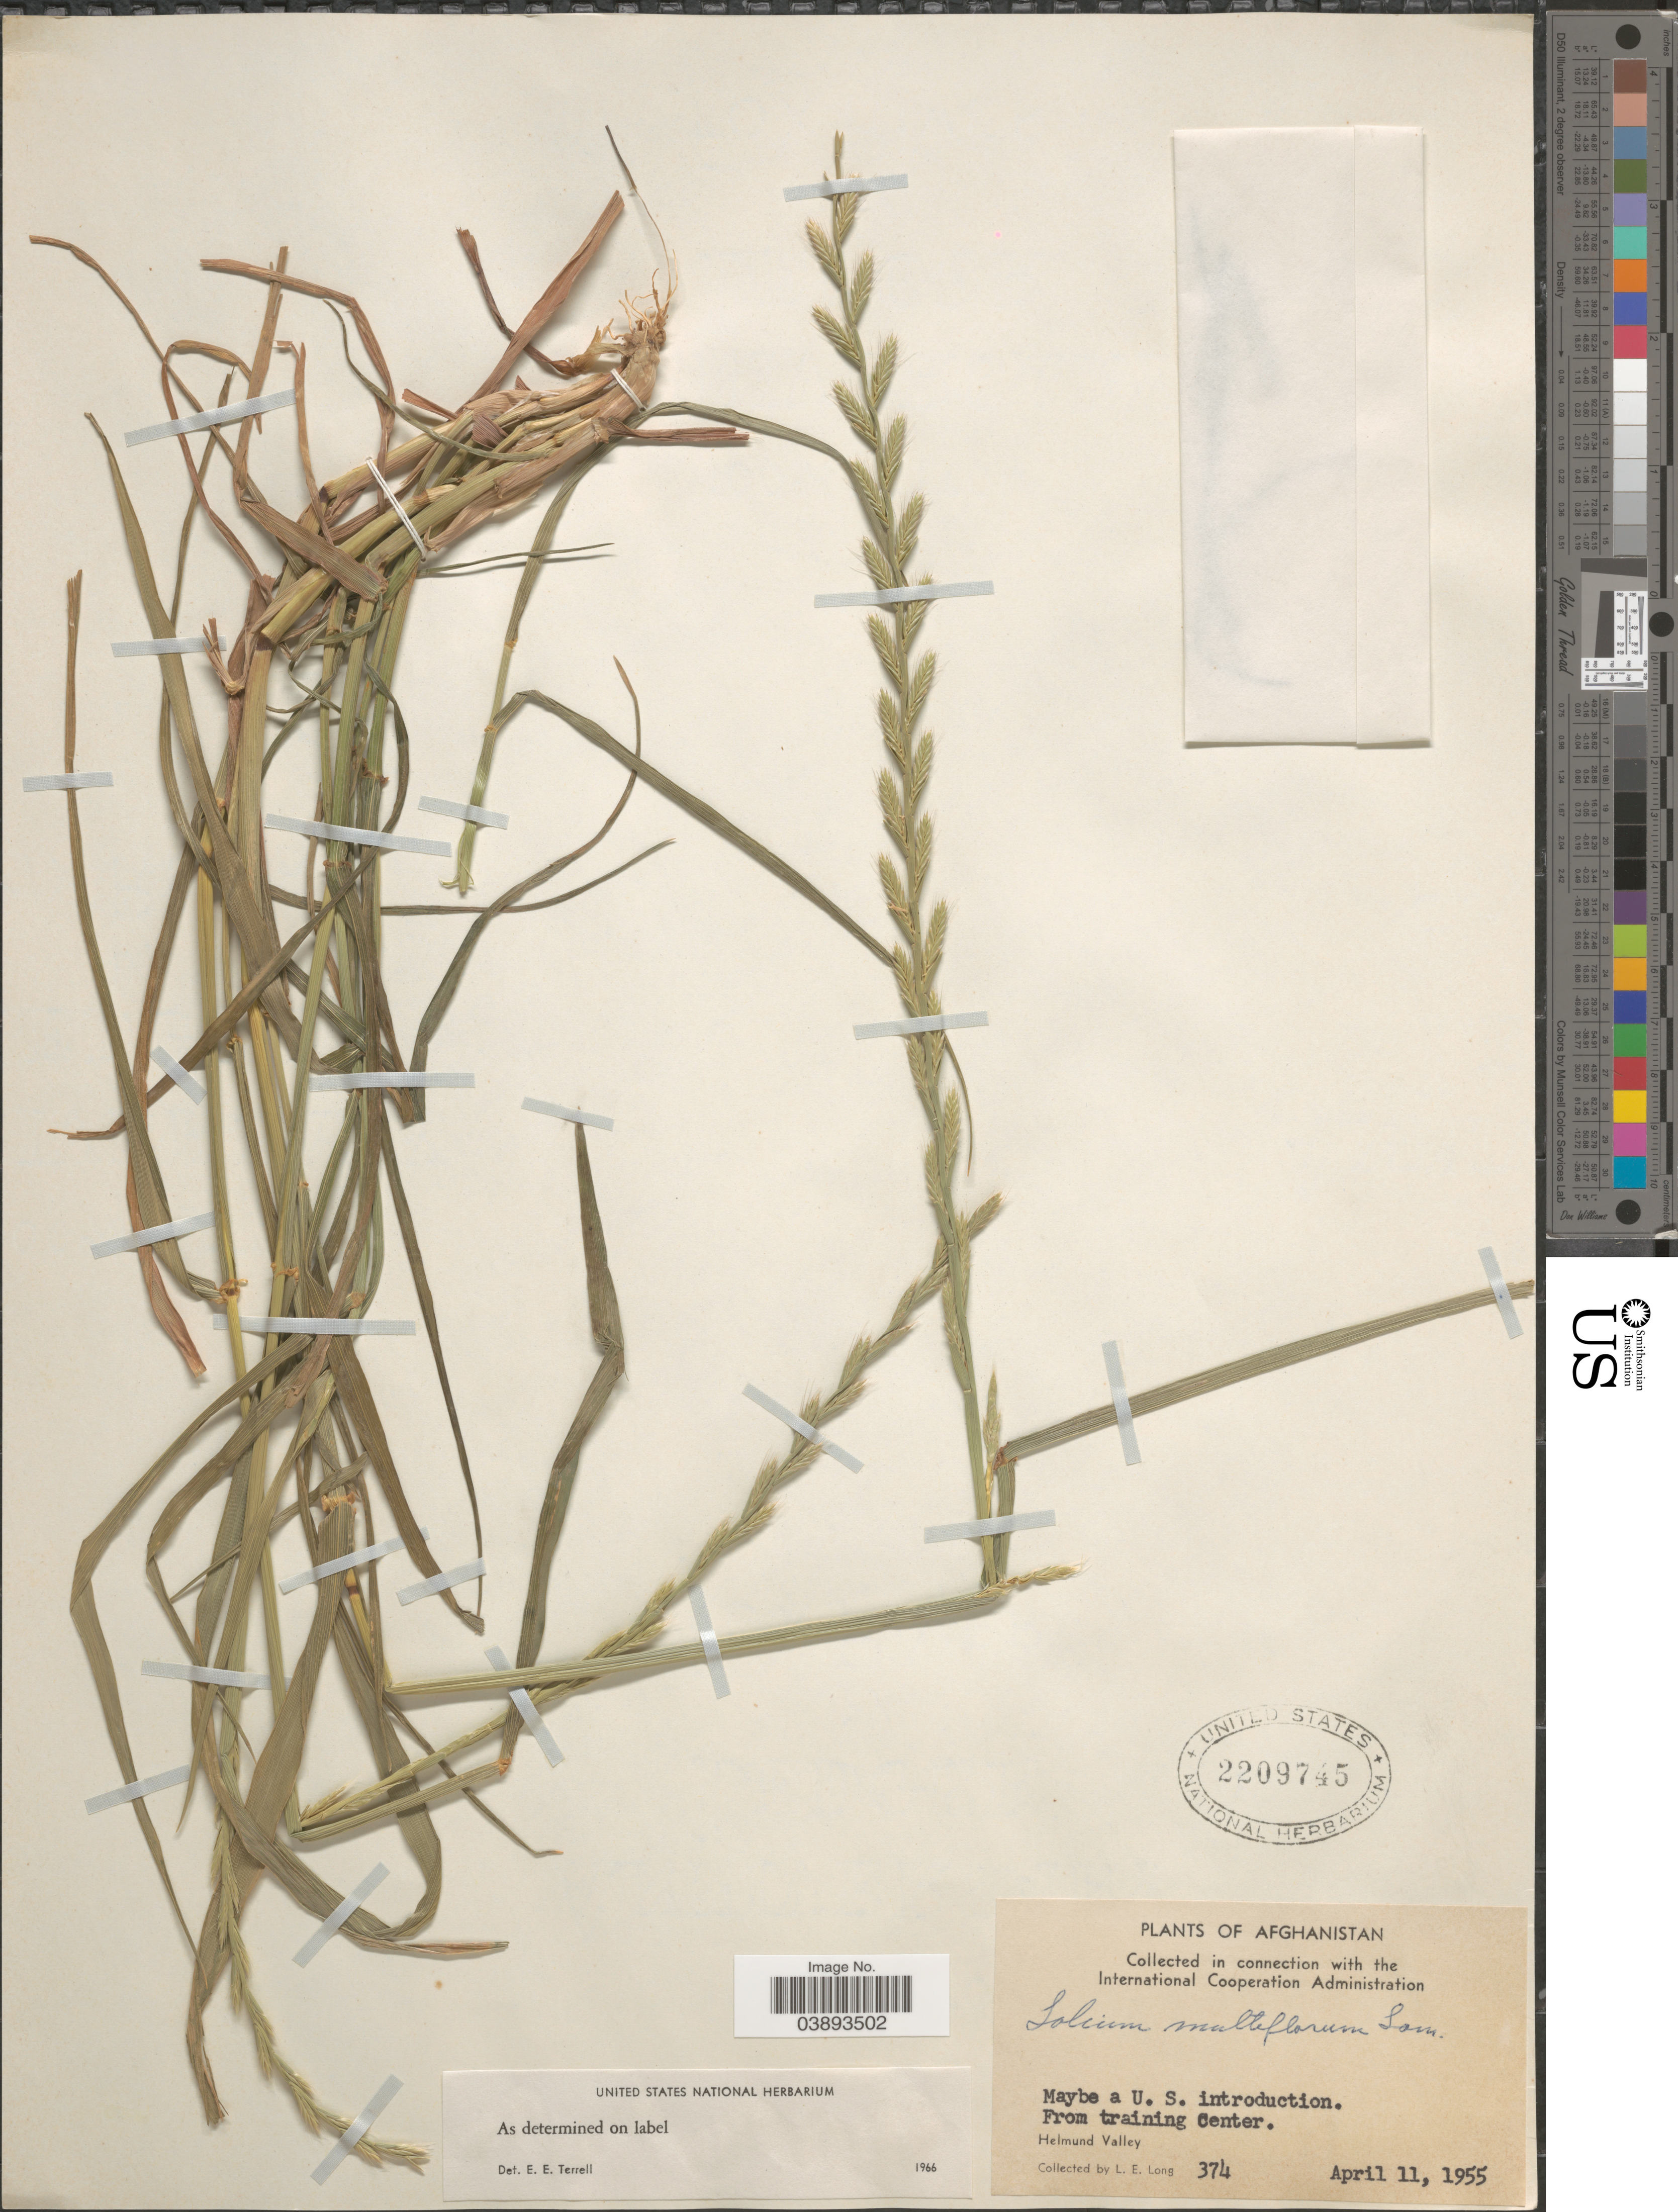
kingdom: Plantae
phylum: Tracheophyta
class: Liliopsida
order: Poales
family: Poaceae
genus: Lolium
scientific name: Lolium multiflorum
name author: Lam.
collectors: L. E. Long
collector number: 374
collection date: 1955-04-11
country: Afghanistan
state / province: Helmand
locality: Helmund Valley.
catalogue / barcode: US 2209745